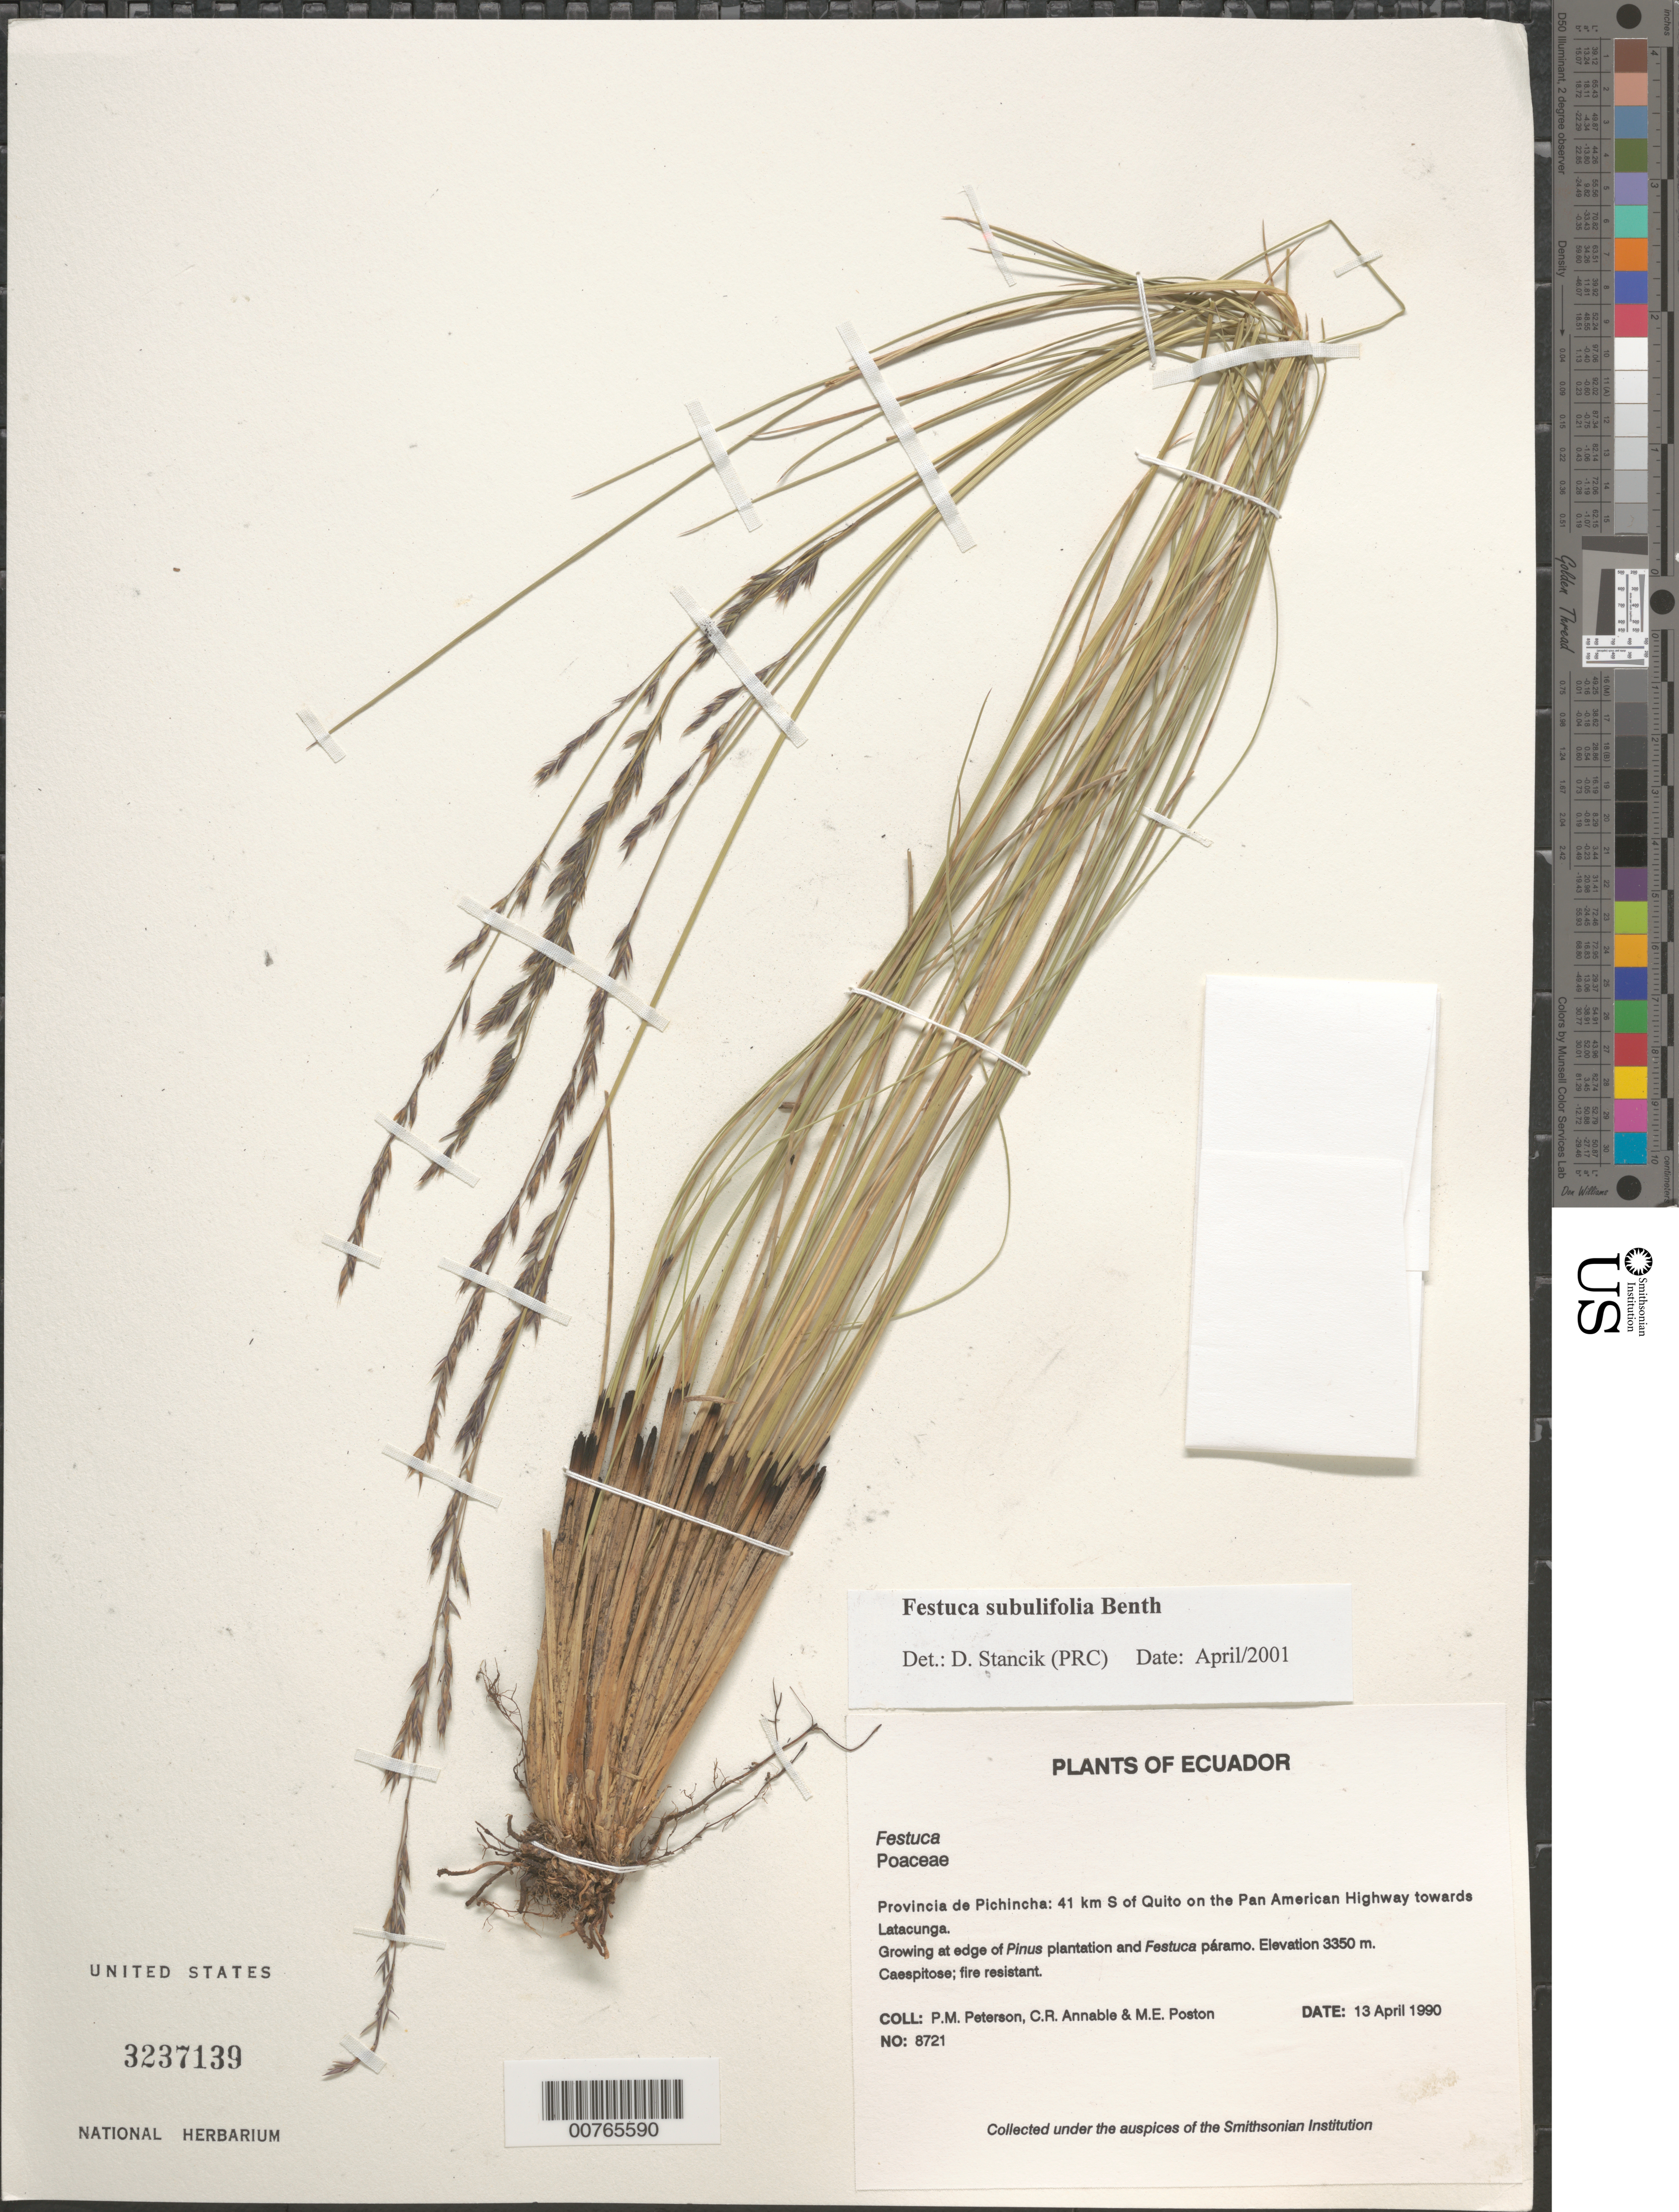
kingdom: Plantae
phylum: Tracheophyta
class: Liliopsida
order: Poales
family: Poaceae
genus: Festuca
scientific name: Festuca subulifolia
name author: Benth.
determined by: Stancik, D.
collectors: P. M. Peterson, C. R. Annable & M. Poston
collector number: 08721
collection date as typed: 13 Apr 1990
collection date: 1990-04-13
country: Ecuador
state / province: Pichincha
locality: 41 km S of Quito on the Pan American Highway towards Latacunga.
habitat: Growing at edge of Pinus plantation and Festuca páramo.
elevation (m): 3350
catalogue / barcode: US 3237139